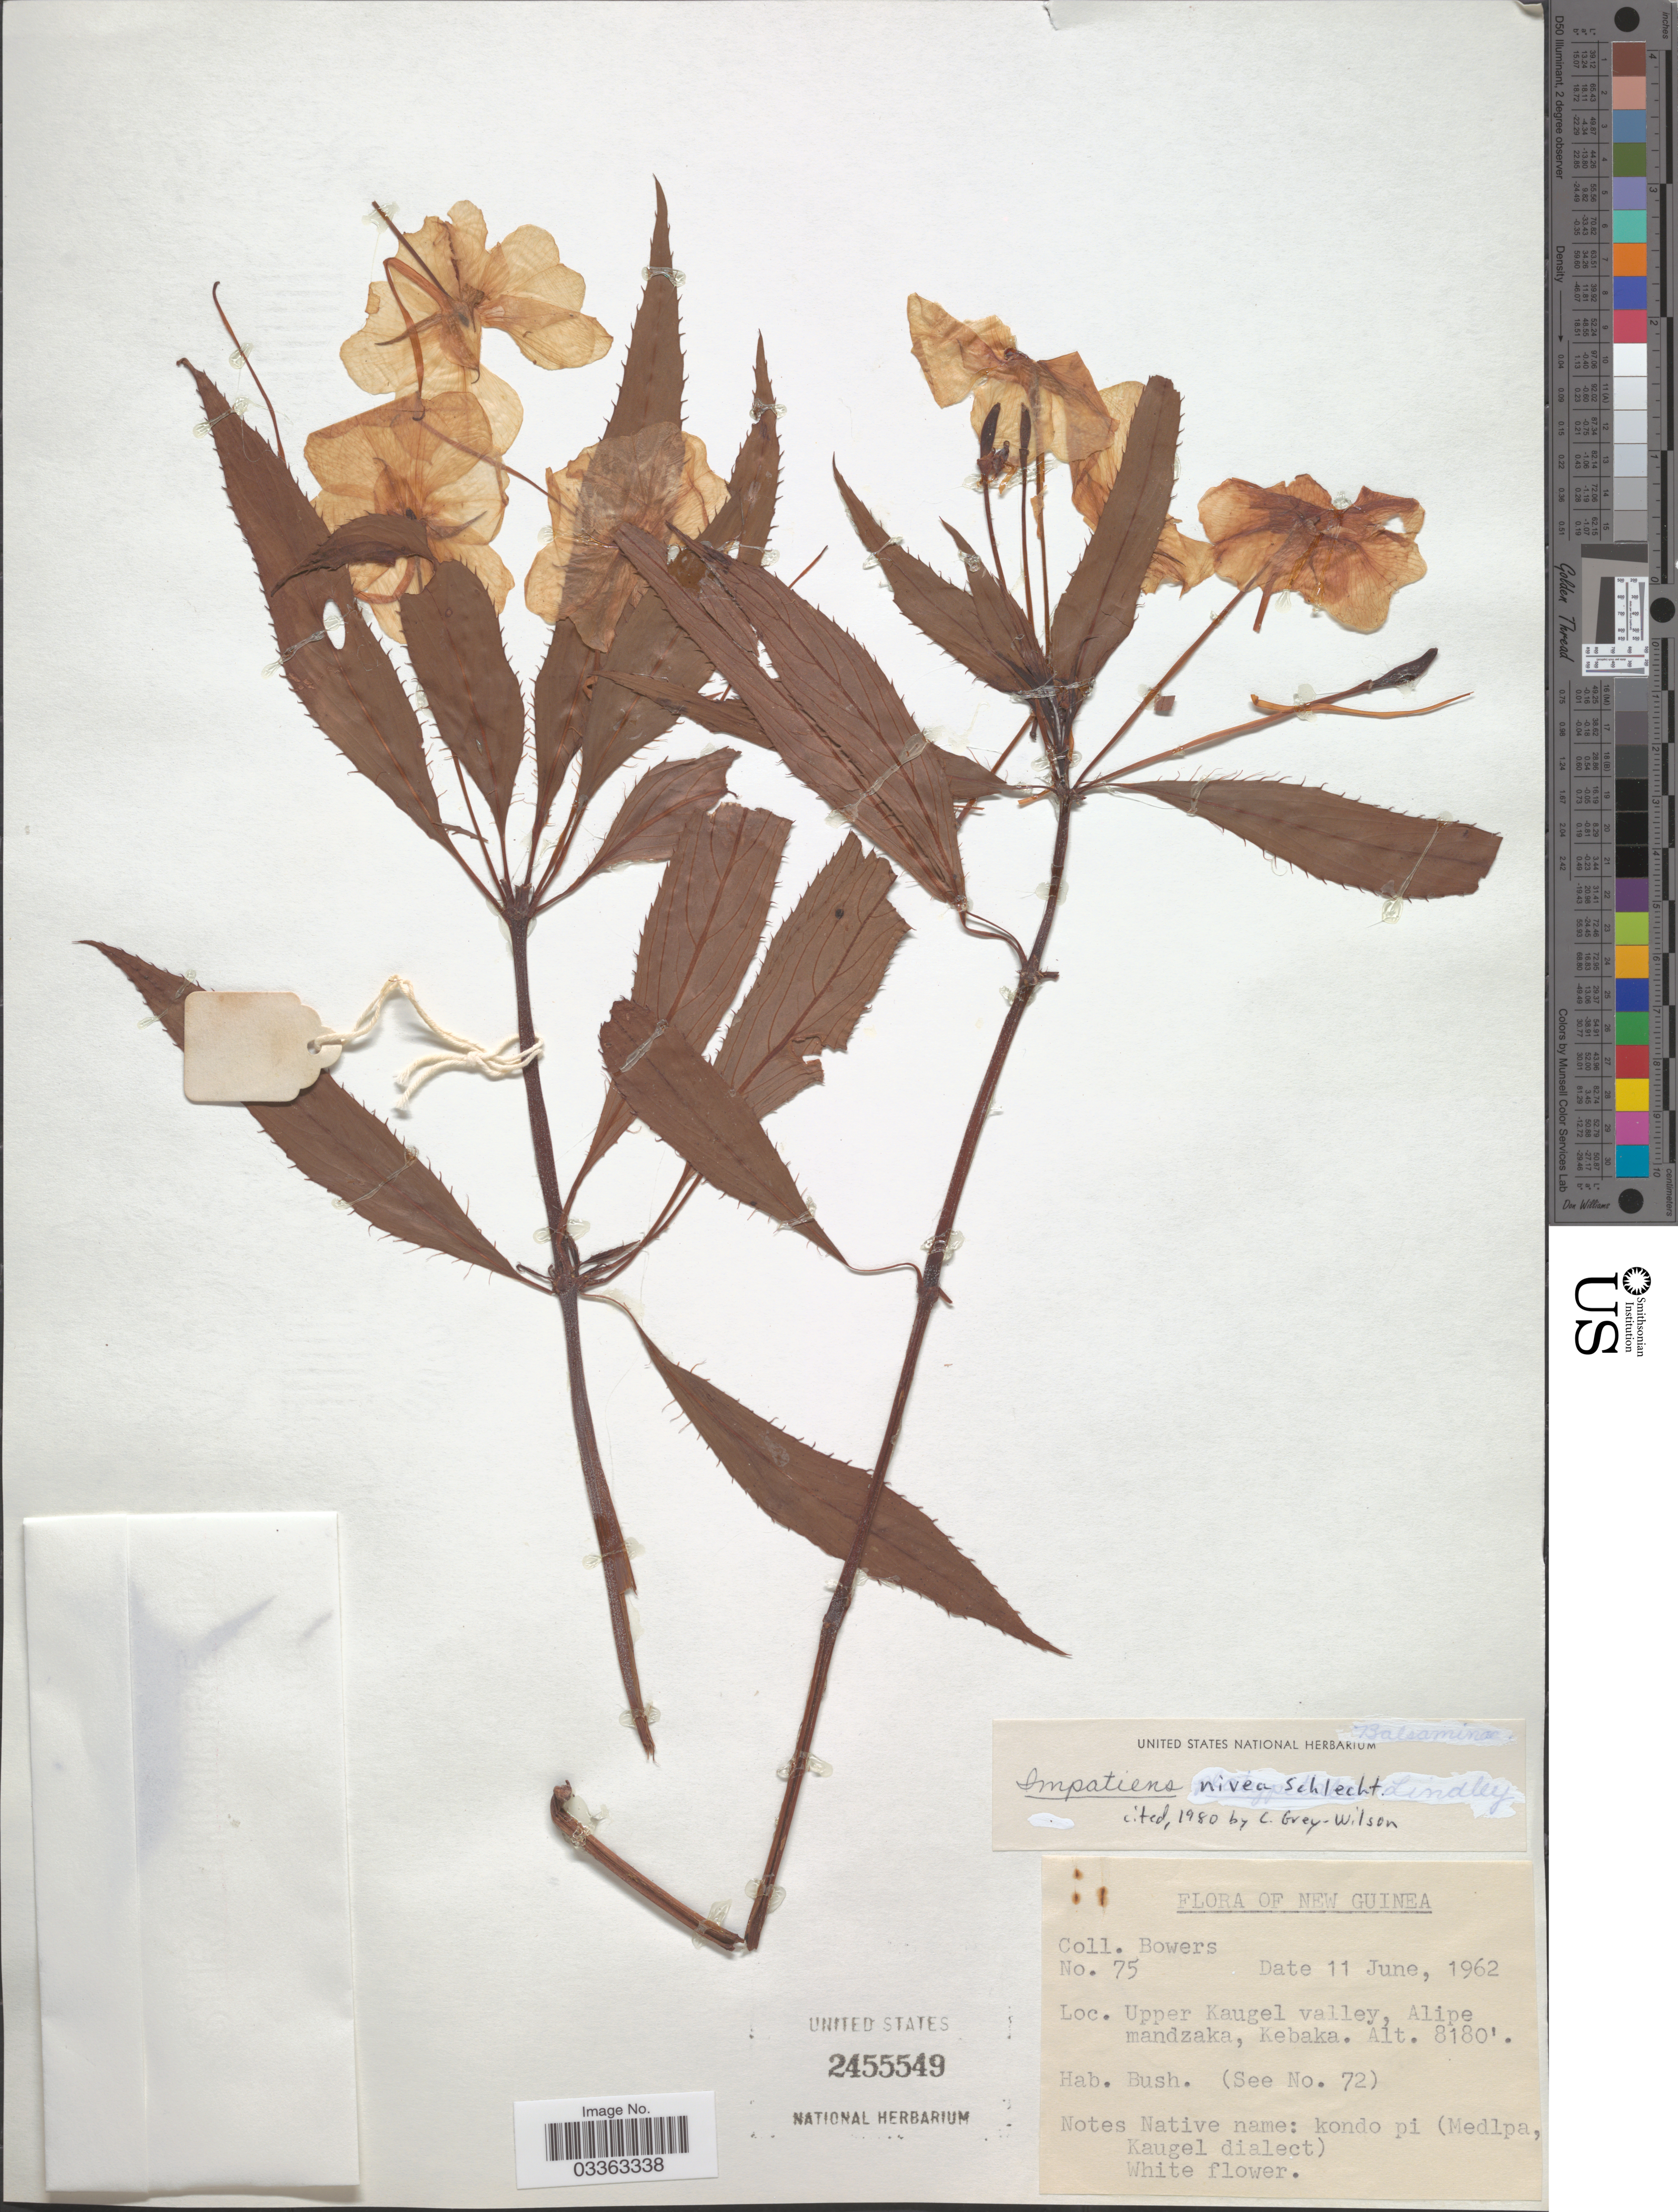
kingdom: Plantae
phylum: Tracheophyta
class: Magnoliopsida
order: Ericales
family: Balsaminaceae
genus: Impatiens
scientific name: Impatiens nivea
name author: Schltr.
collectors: -. Bowers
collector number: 75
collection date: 1962-06-11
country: Papua New Guinea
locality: New Guinea. Upper Kaugel valley, Alipe mandzaka, Kebaka.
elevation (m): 2493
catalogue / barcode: US 2455549